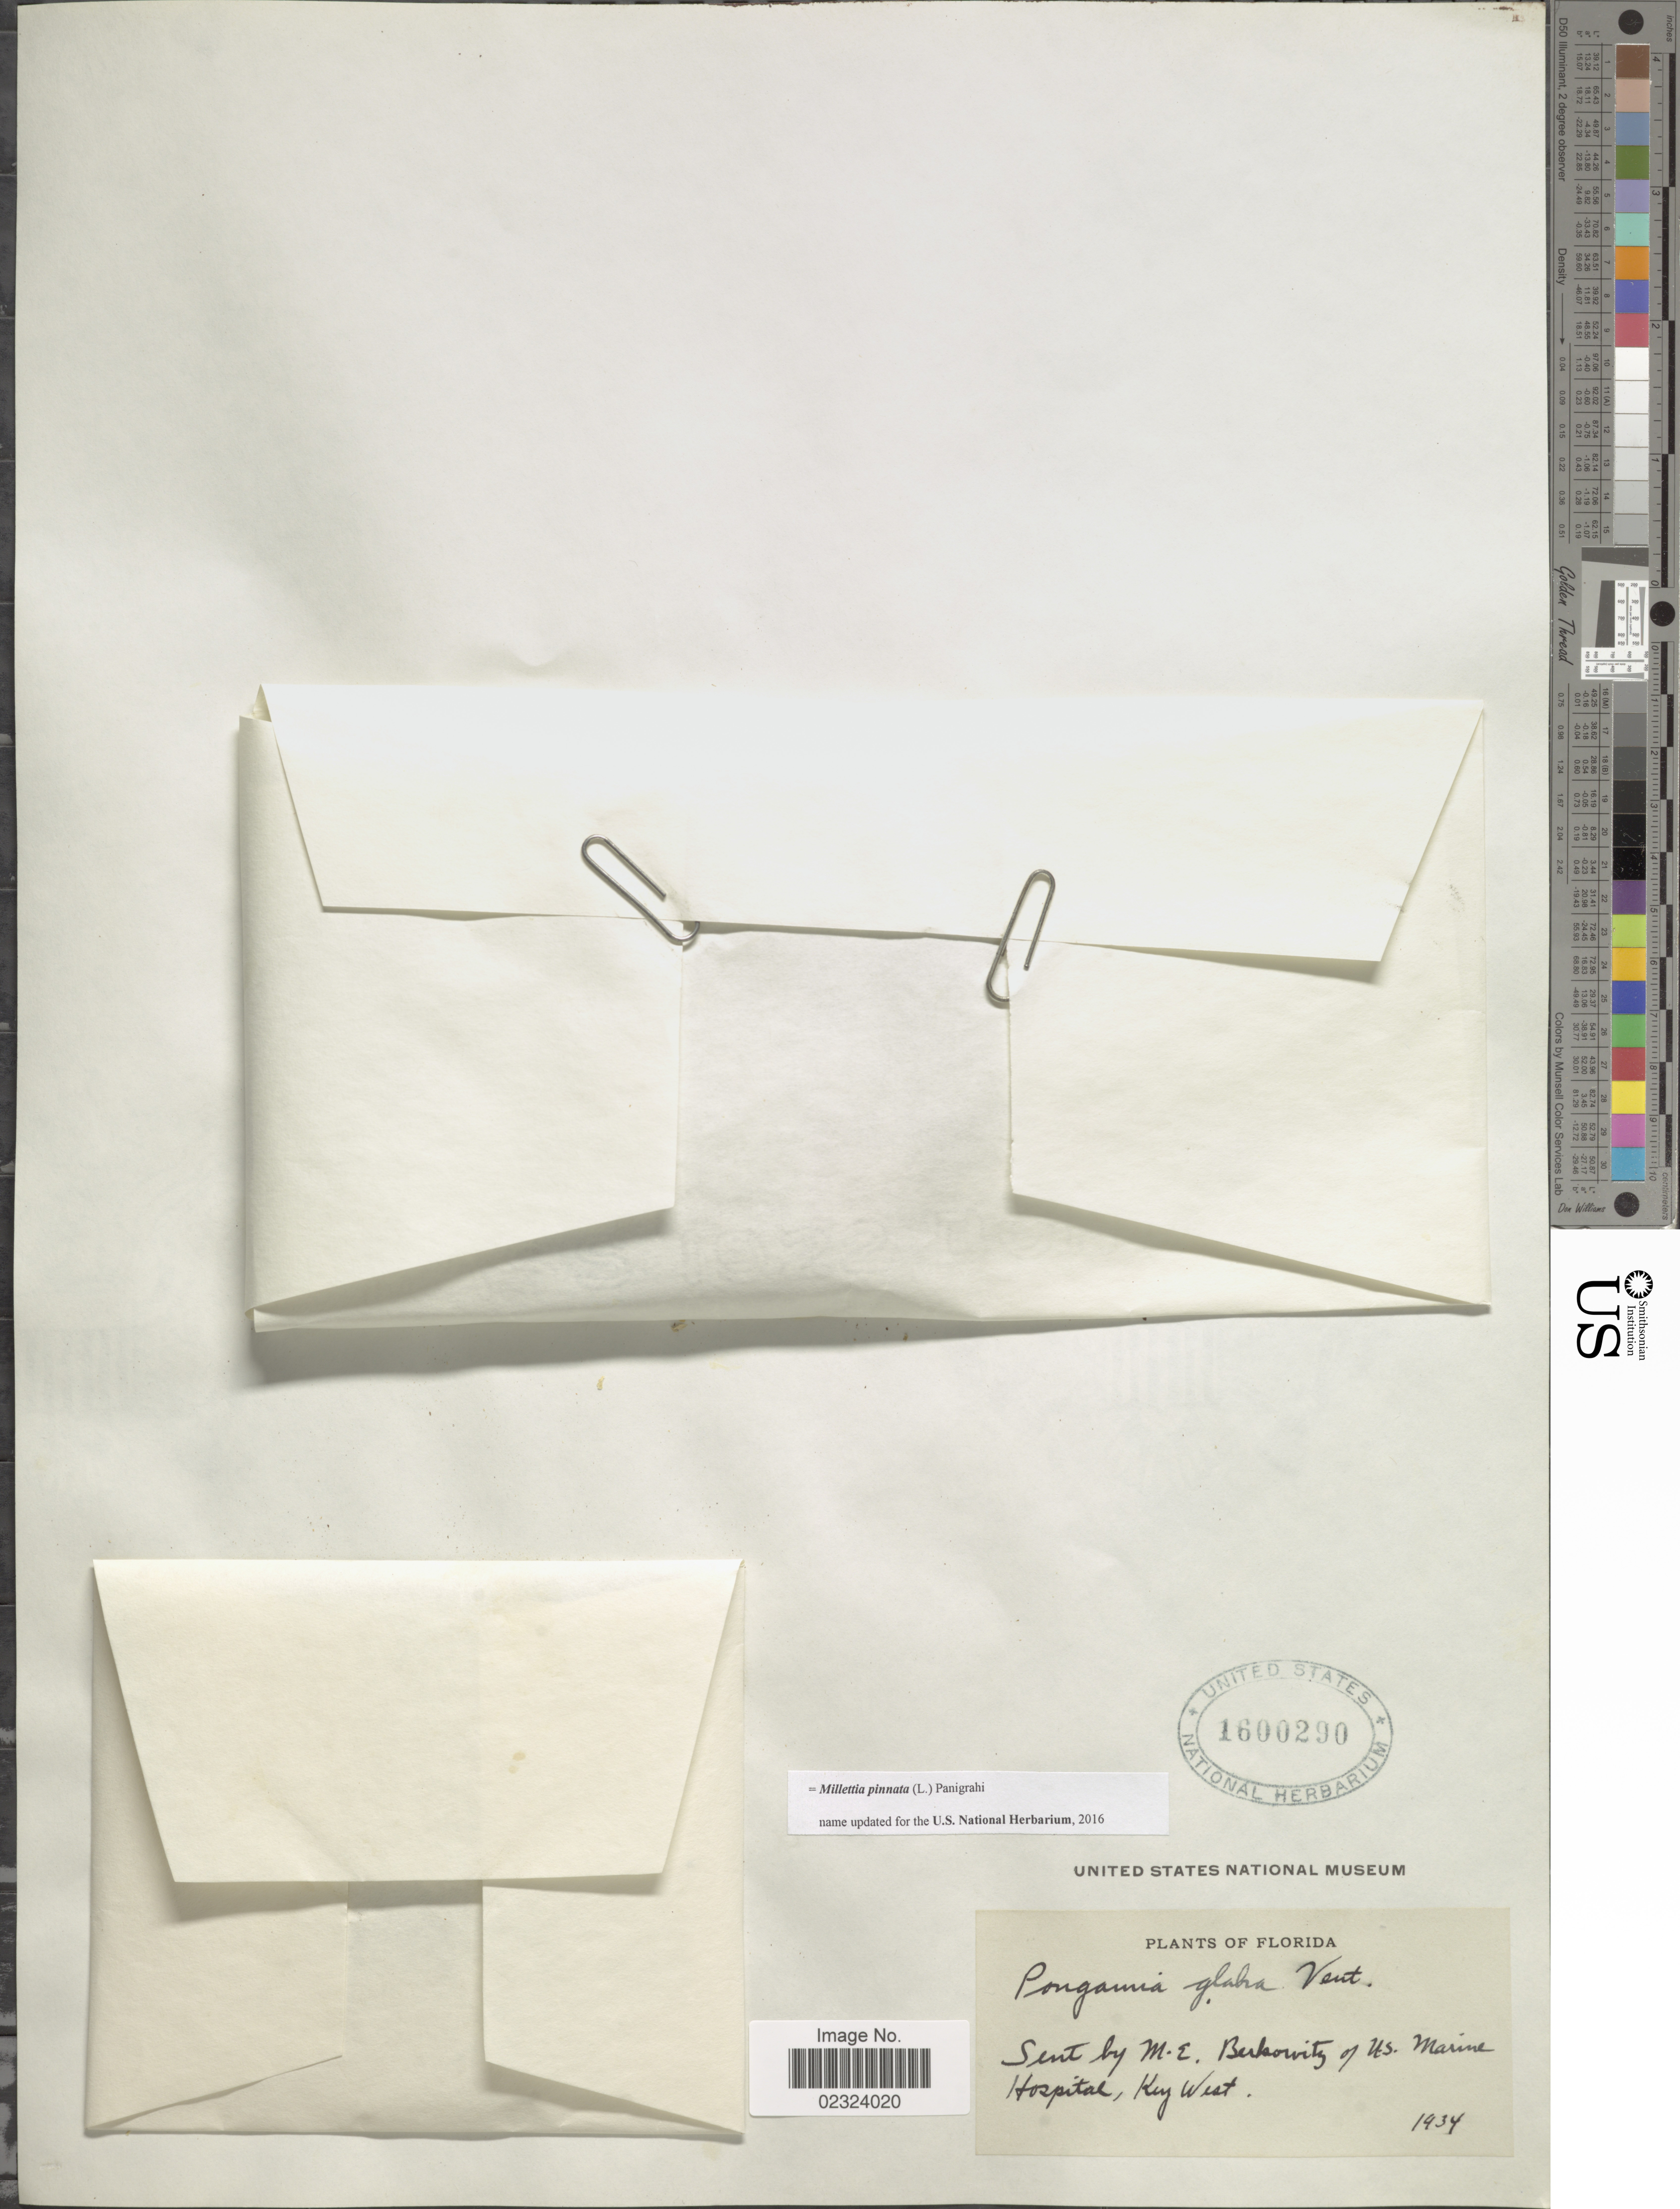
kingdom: Plantae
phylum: Tracheophyta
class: Magnoliopsida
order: Fabales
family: Fabaceae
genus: Millettia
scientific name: Millettia pinnata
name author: (L.) Panigrahi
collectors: M. Berkowitz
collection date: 1934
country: United States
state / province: Florida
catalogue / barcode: US 1600290